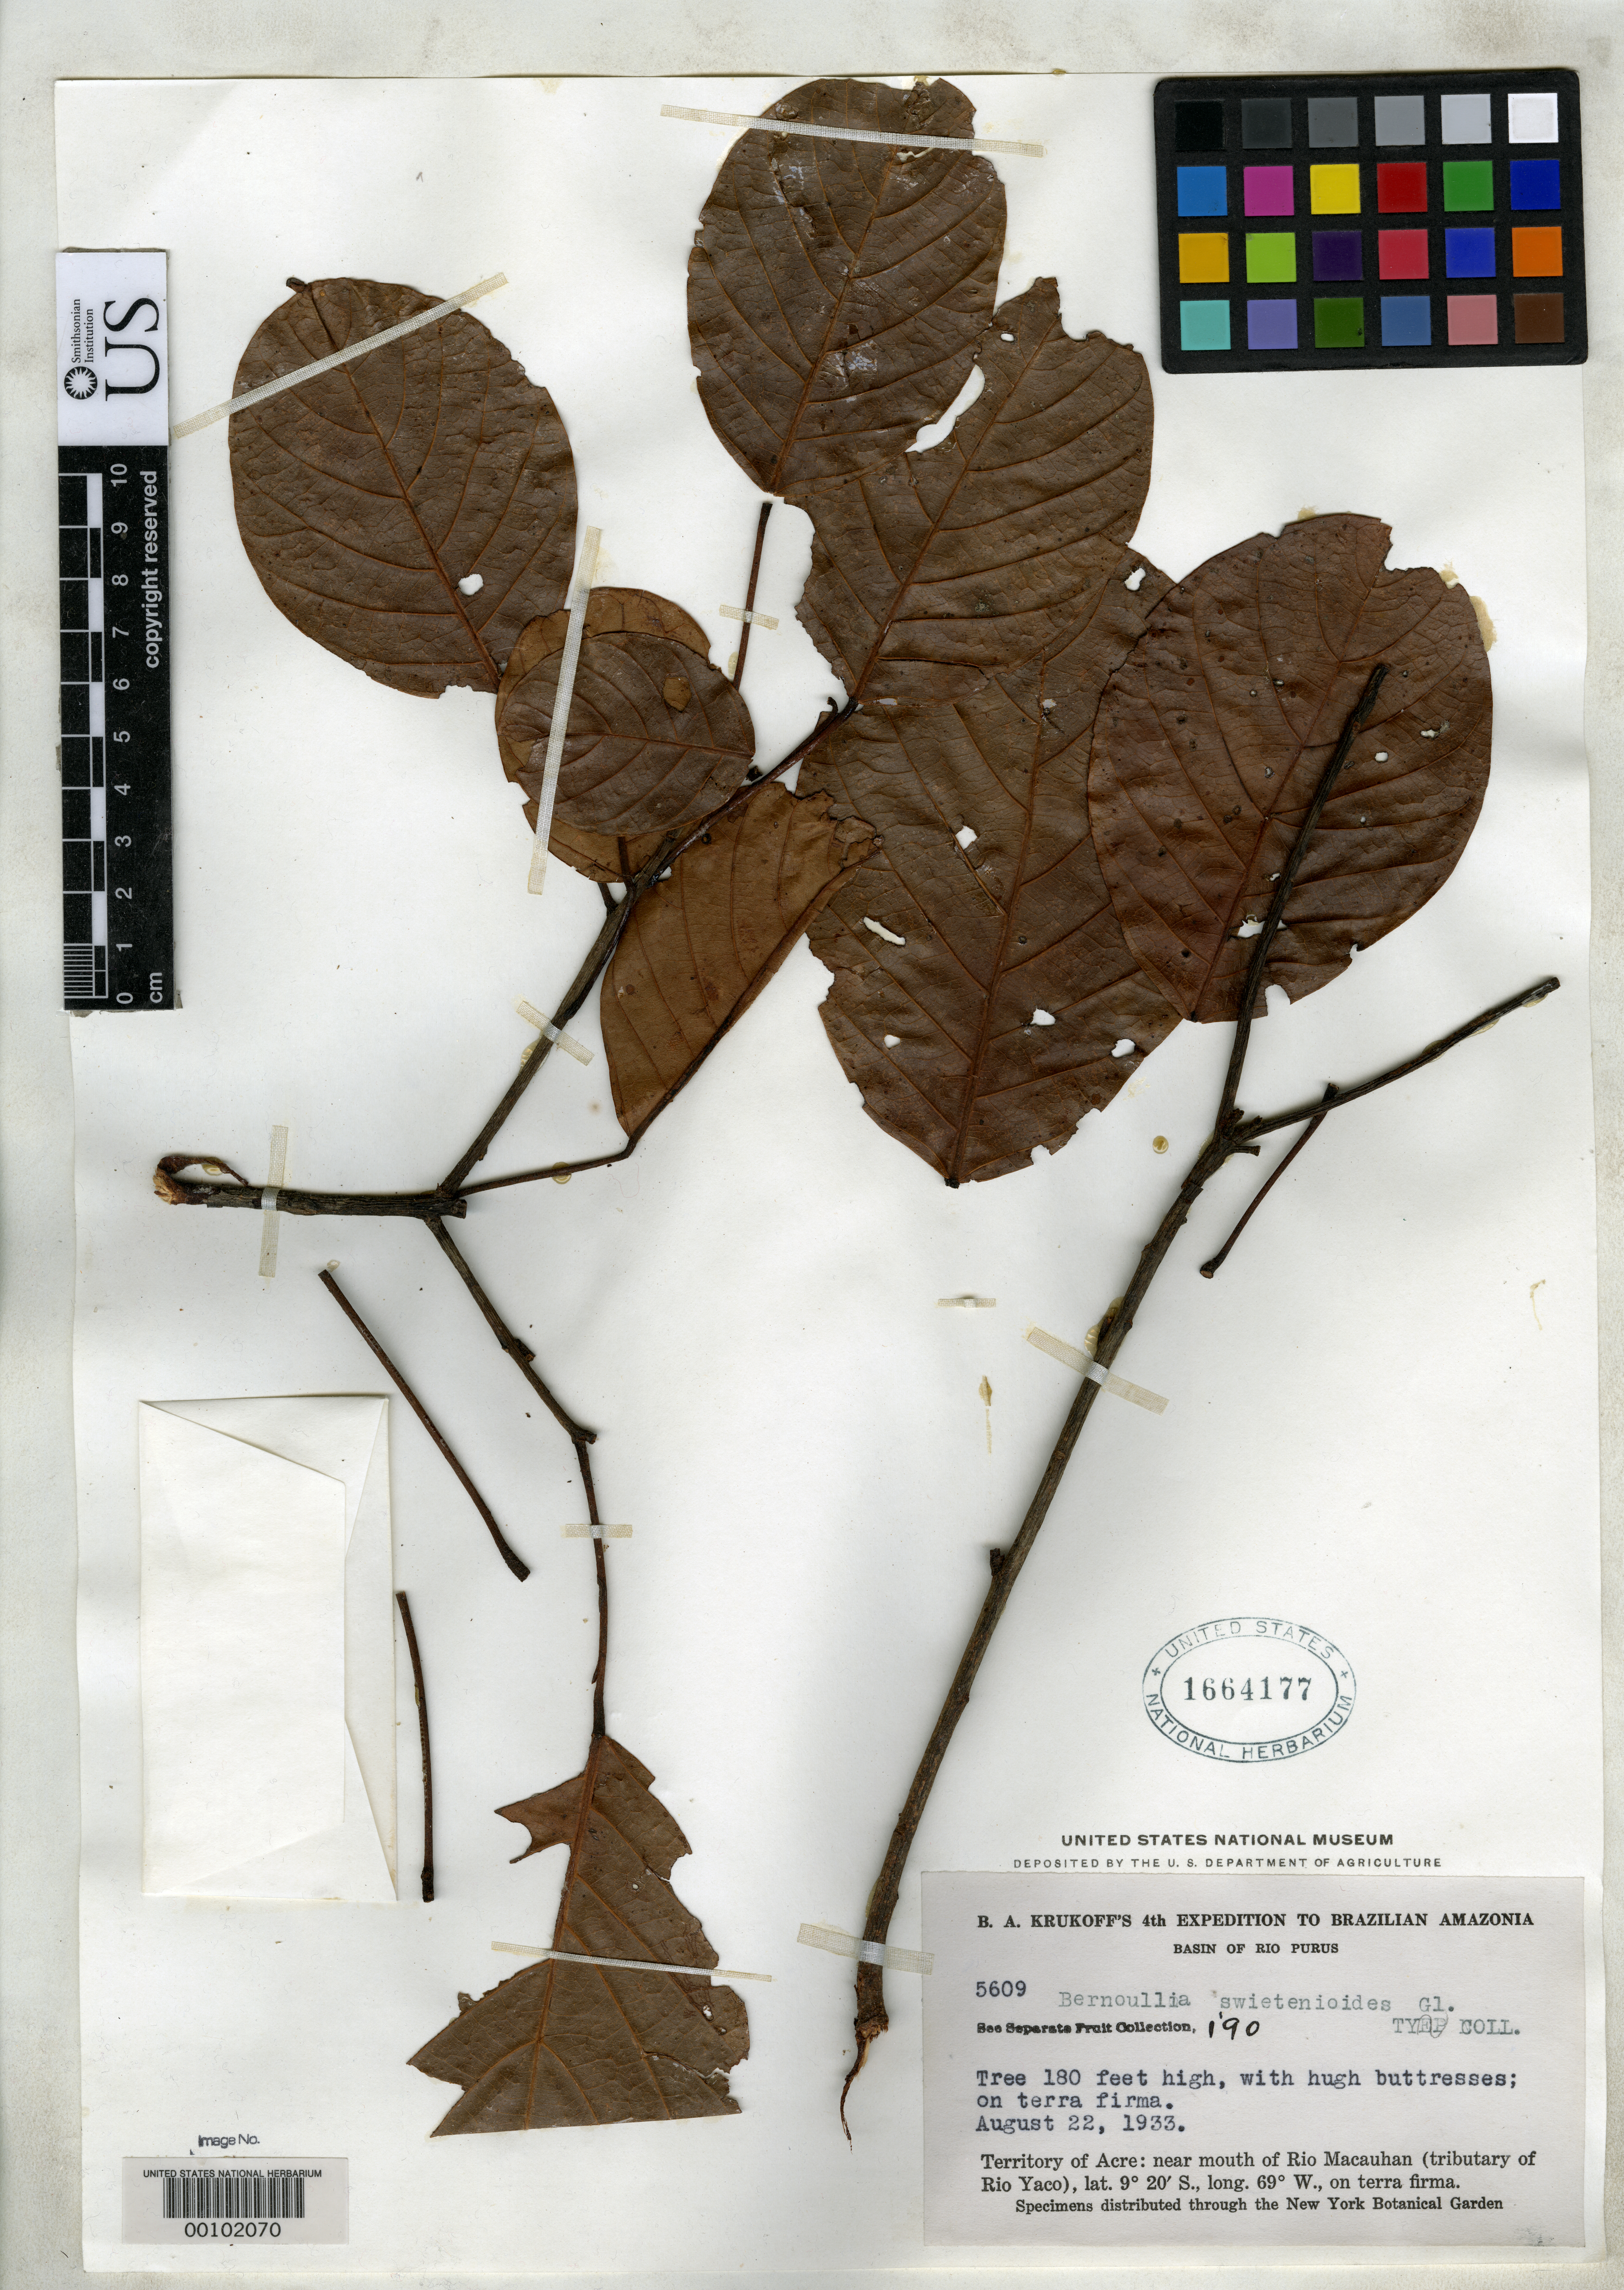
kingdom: Plantae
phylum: Tracheophyta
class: Magnoliopsida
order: Malvales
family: Malvaceae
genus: Bernoullia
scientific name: Bernoullia swietenioides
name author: Gleason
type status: Isotype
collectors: B. A. Krukoff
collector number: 5609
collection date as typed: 22 Aug 1933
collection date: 1933-08-22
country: Brazil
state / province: Acre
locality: Basin of Rio Purus. Territory of Acre: near mouth of Rio Macauhan (tributary of Rio Yaco)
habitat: Terra firma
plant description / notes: Fruit collection (no. 190) separate in bag.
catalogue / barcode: US 1664177